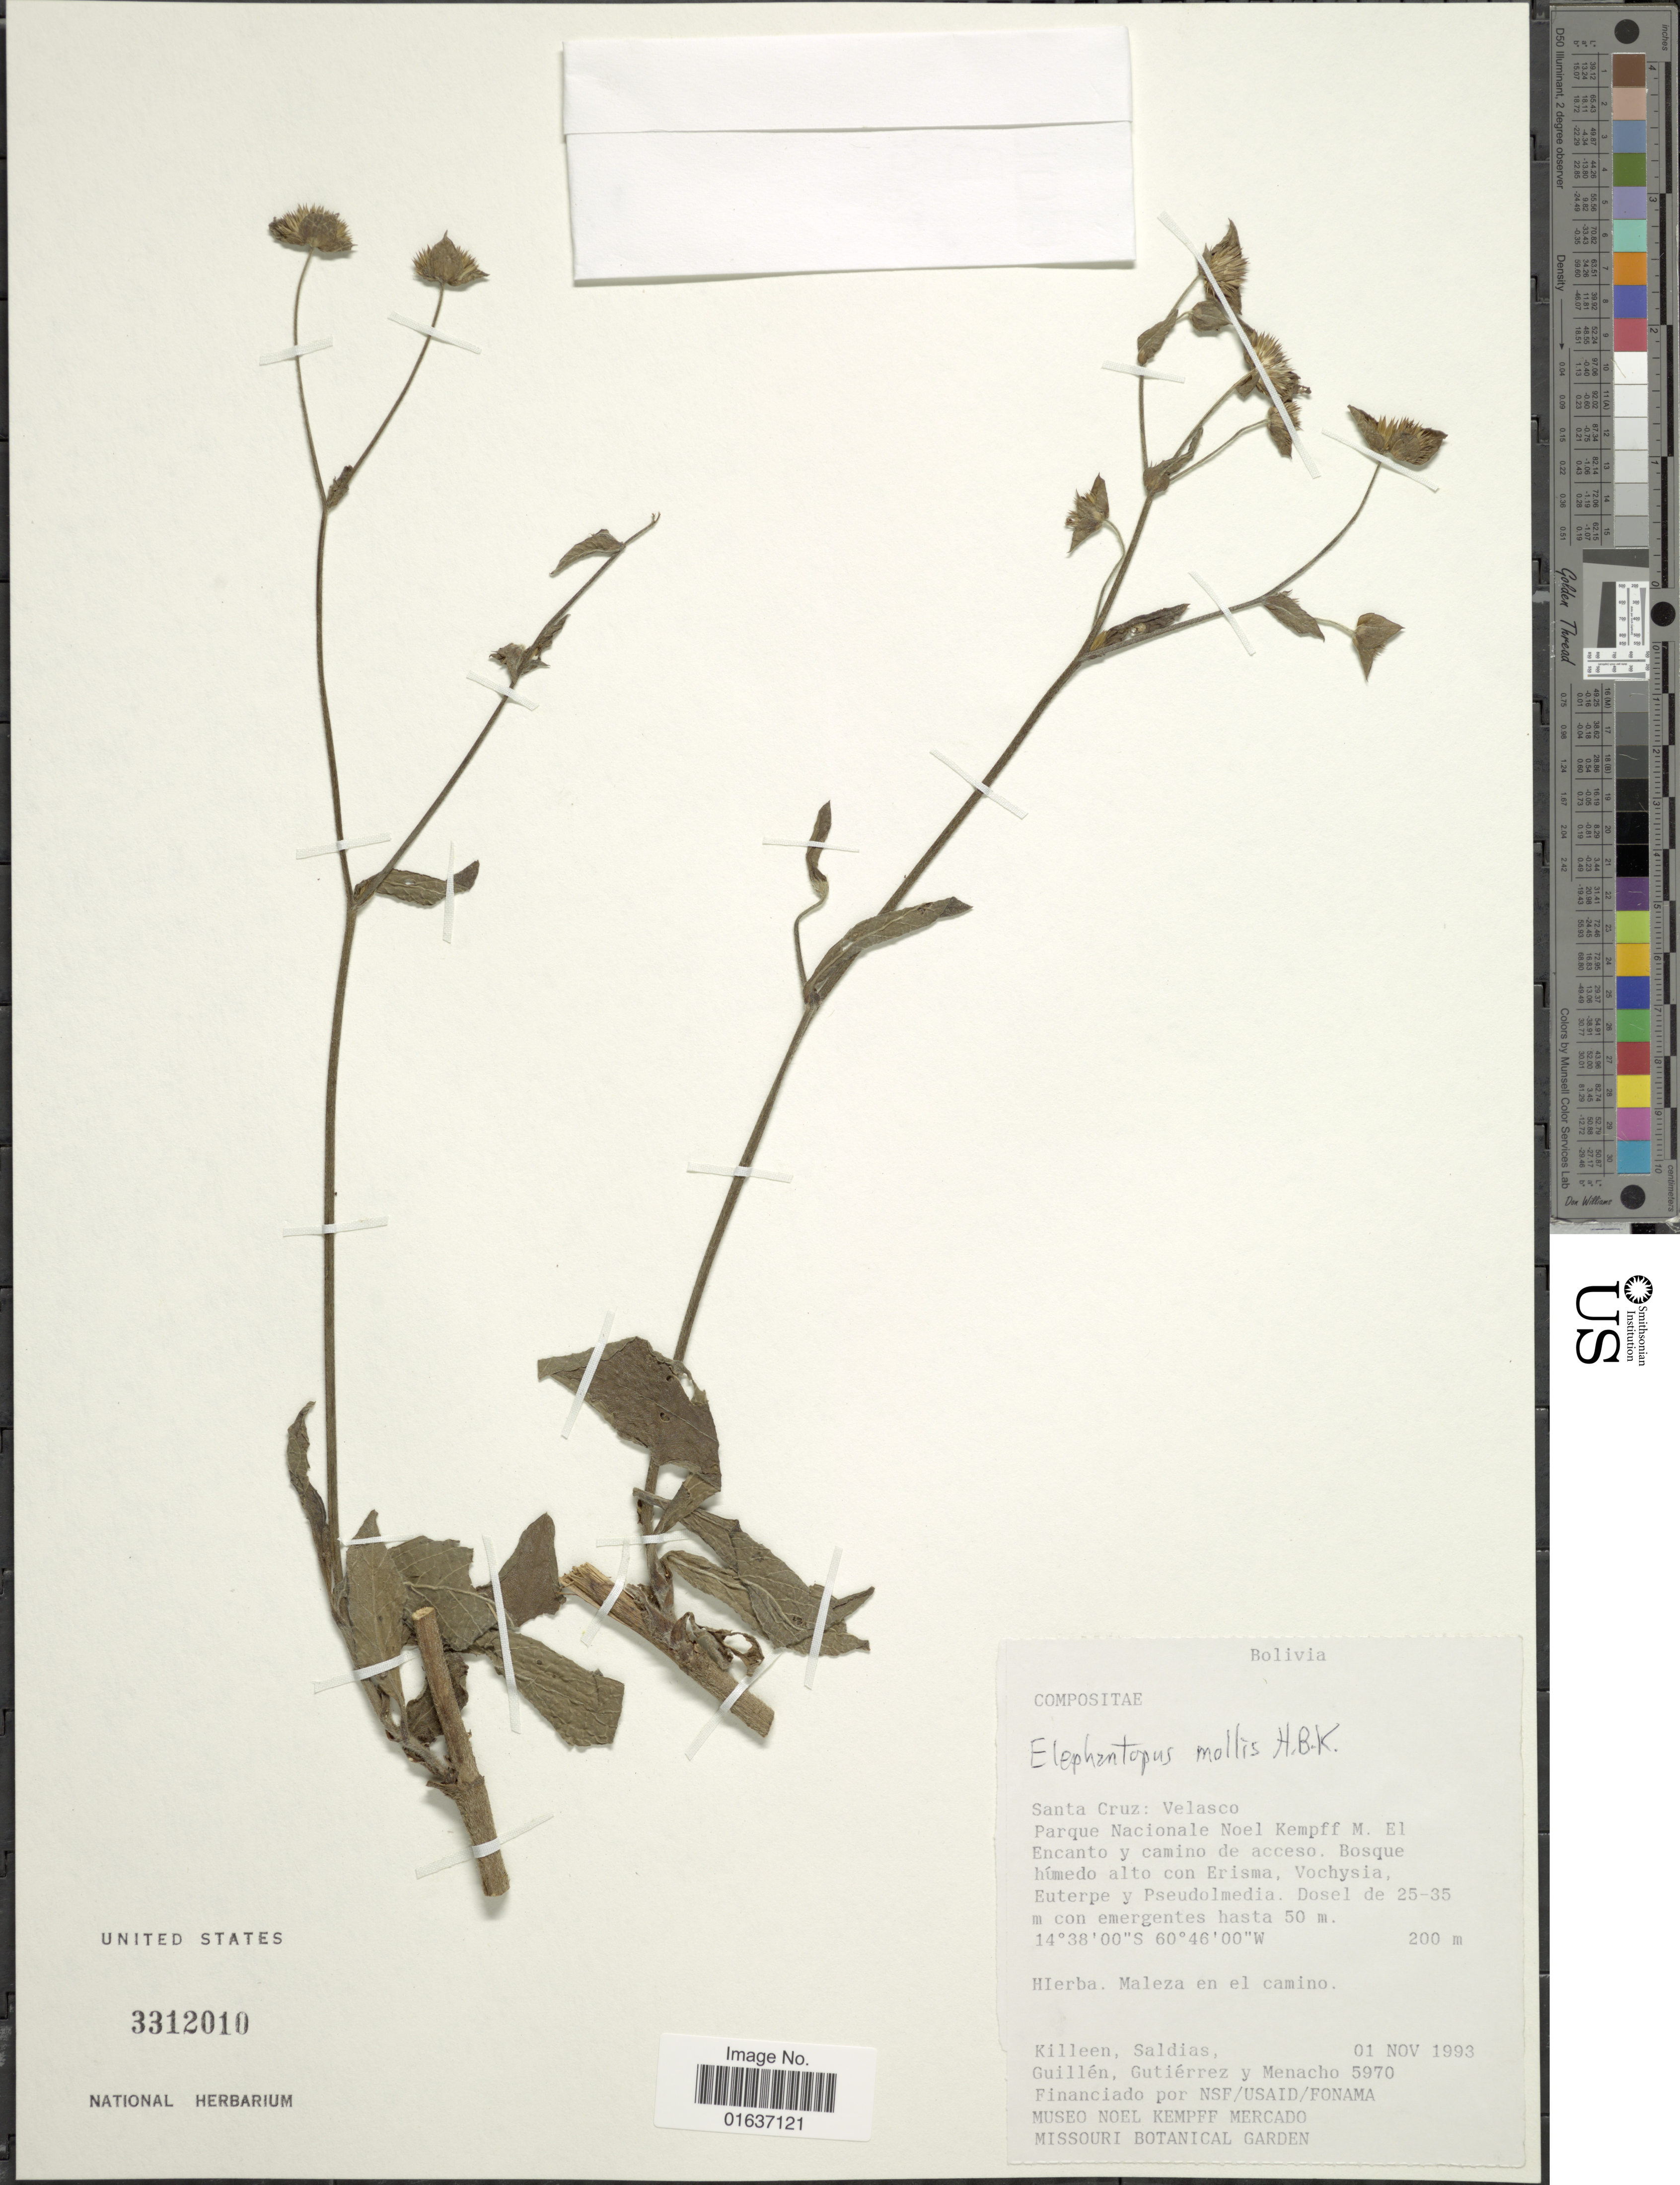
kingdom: Plantae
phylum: Tracheophyta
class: Magnoliopsida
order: Asterales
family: Asteraceae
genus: Elephantopus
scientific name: Elephantopus mollis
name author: Kunth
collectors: Killeen, --, -. Saldias, -- Guillen, Gutiérrez, -- & et al.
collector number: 5970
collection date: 1993-11-01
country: Bolivia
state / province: Santa Cruz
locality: Velasco, Parque Nacional Noel Kempff M. El Encanto y camino de acceso, Dosel de 25-35 m con emergentes hasta 50 m. Hierba, Maleza en el camino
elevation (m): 200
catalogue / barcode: US 3312010